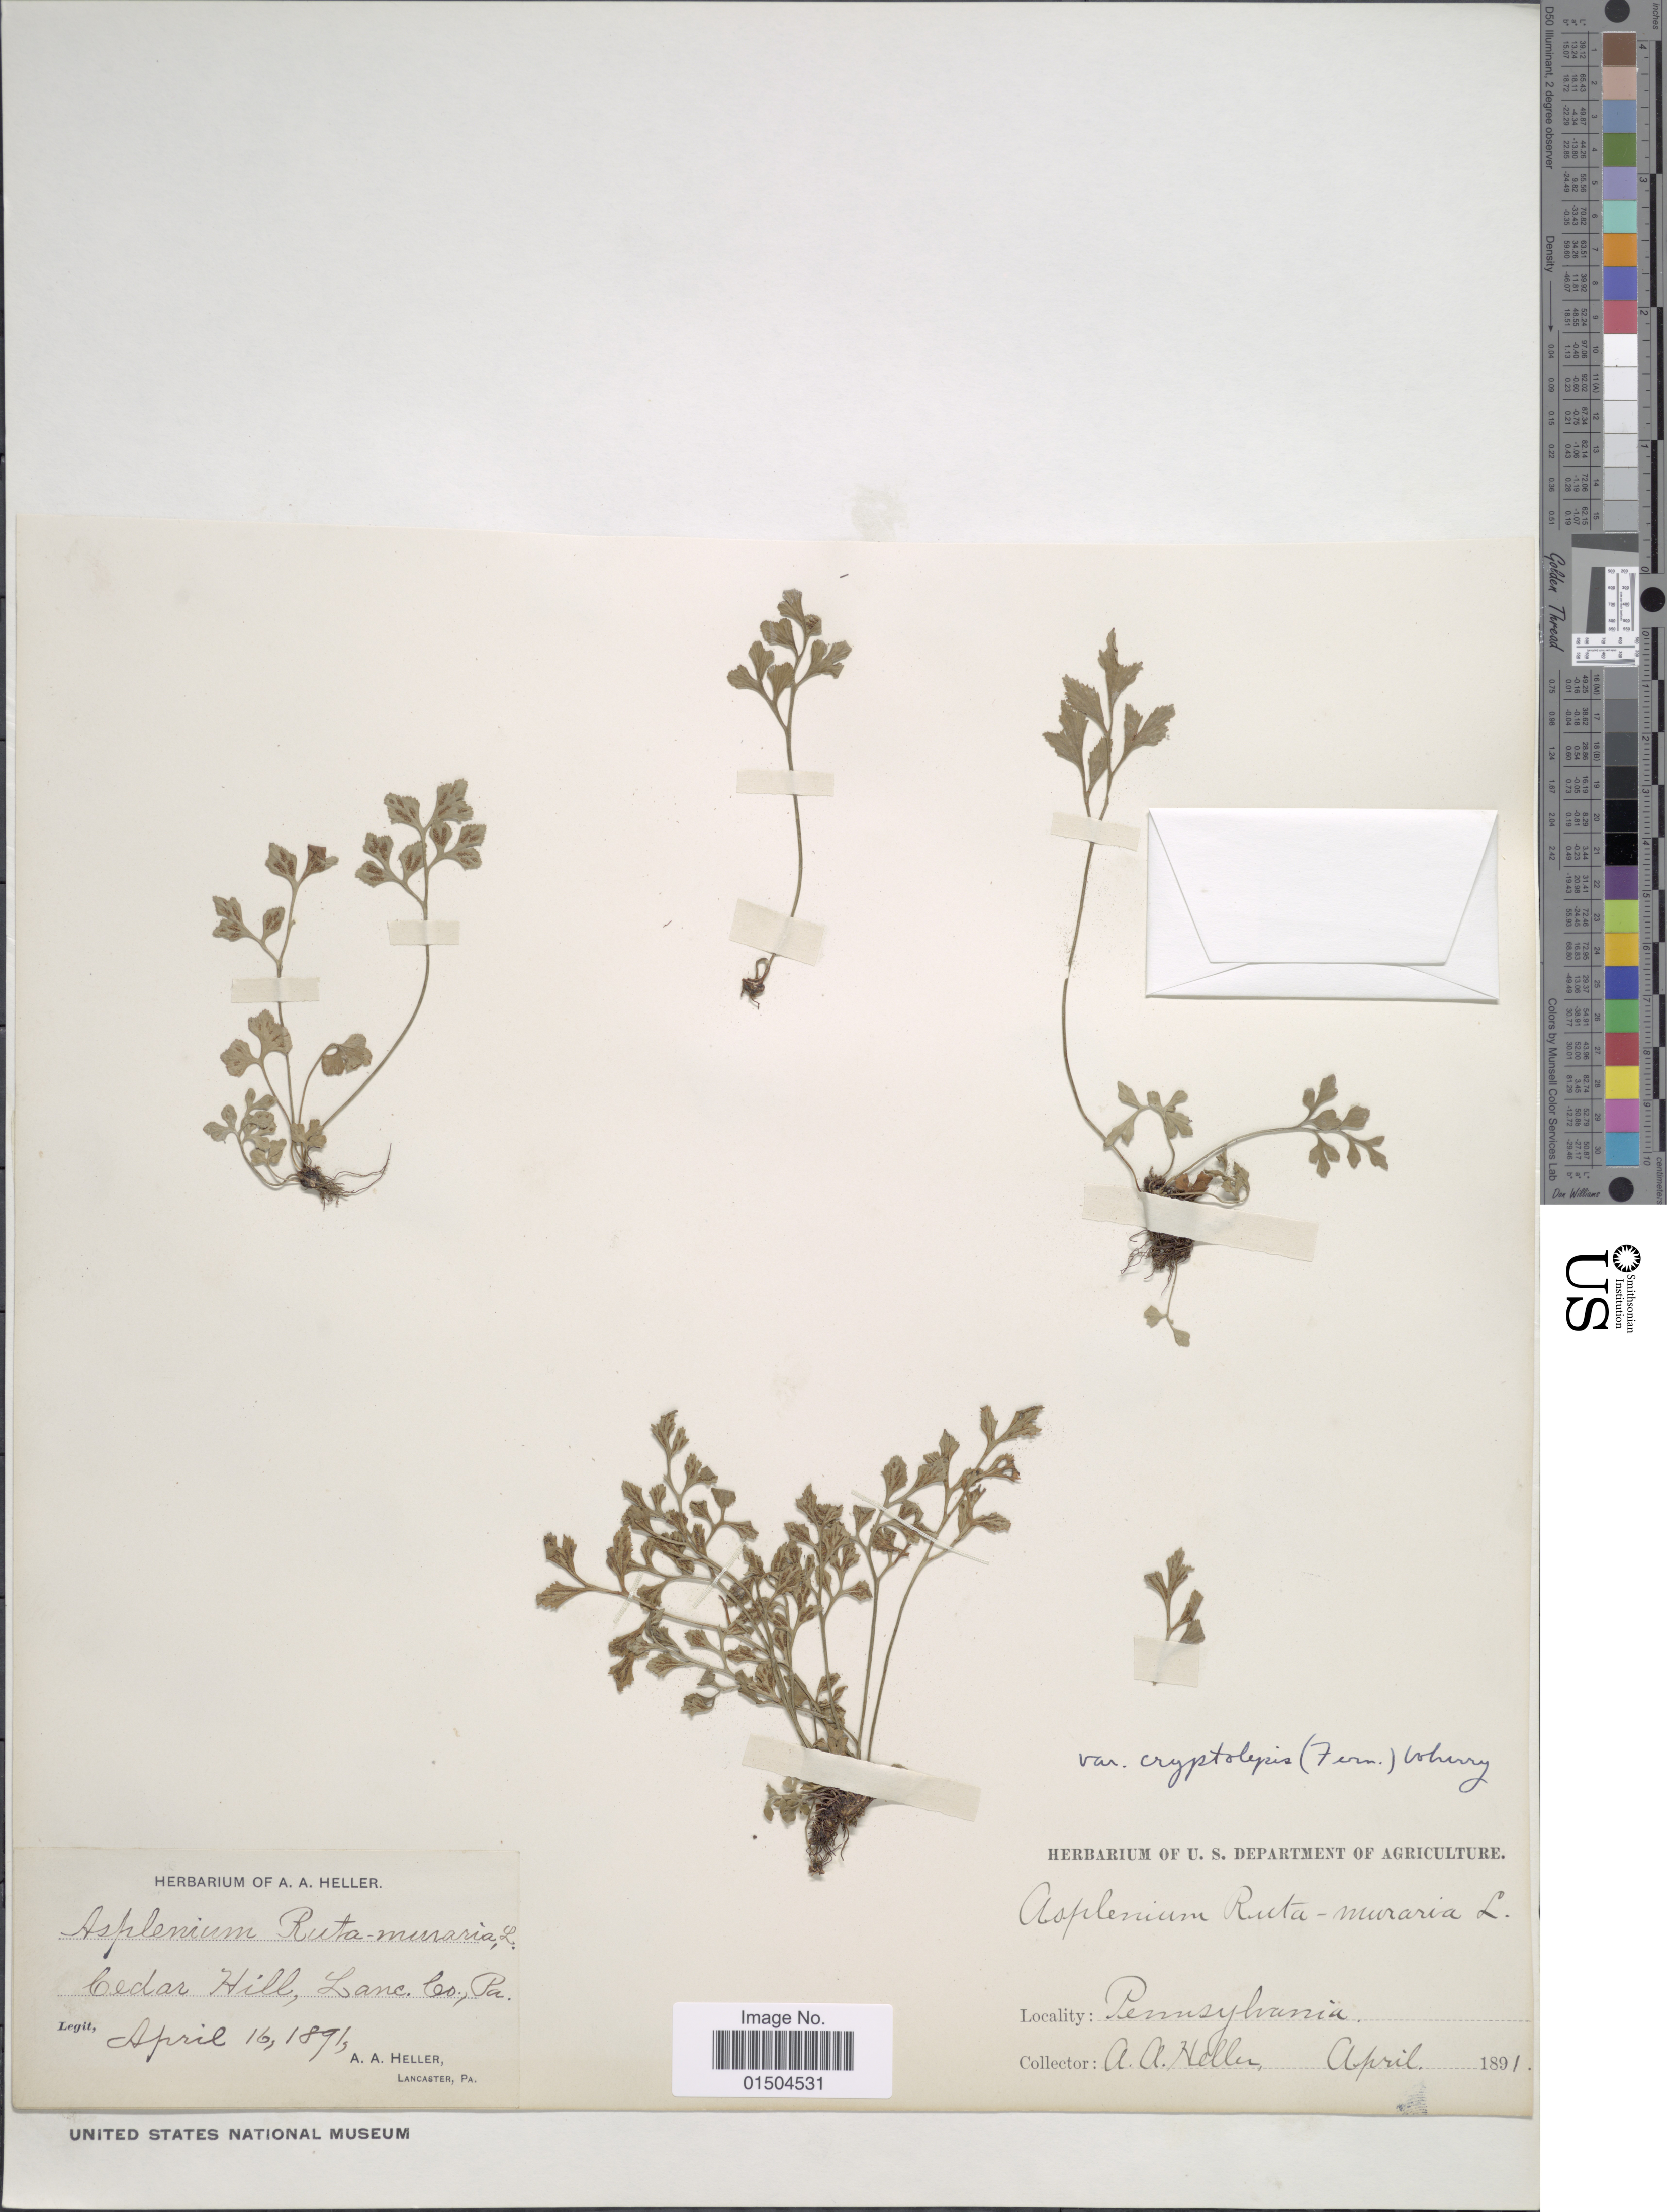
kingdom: Plantae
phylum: Tracheophyta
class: Polypodiopsida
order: Polypodiales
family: Aspleniaceae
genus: Asplenium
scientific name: Asplenium ruta-muraria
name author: L.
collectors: A. A. Heller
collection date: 1891-04-16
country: United States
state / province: Pennsylvania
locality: Cedar Hill, Lanc. Co.